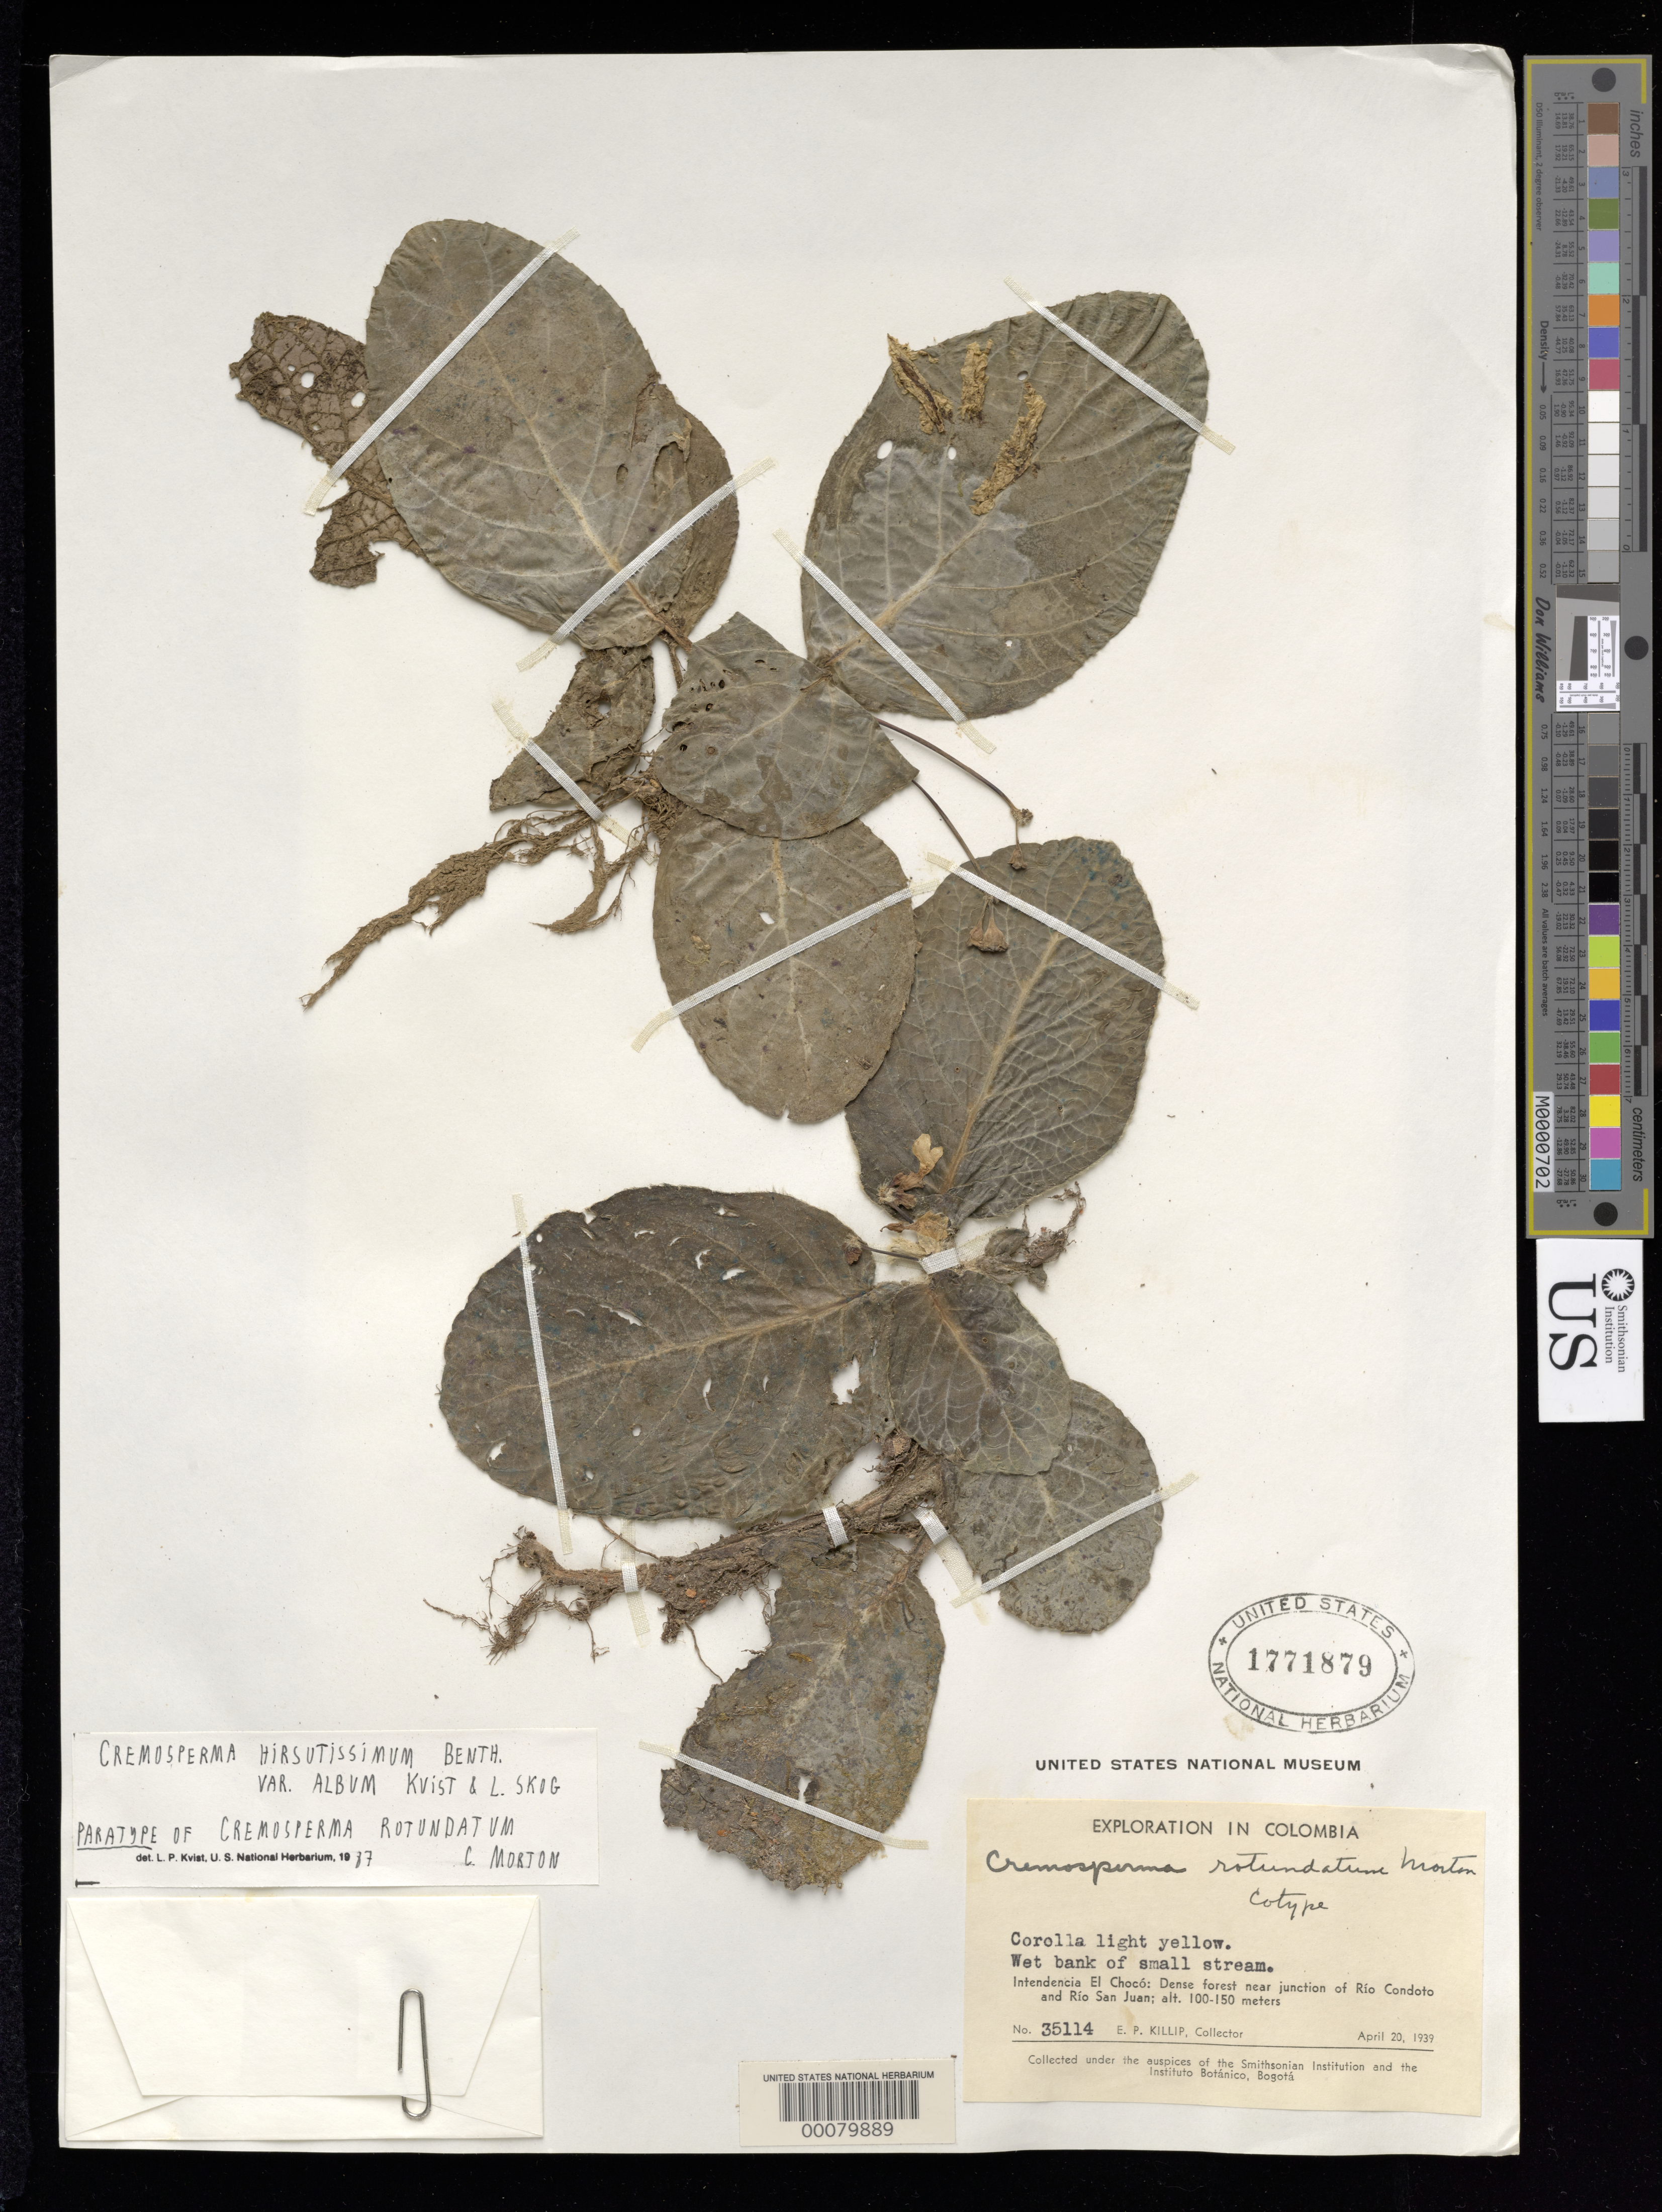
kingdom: Plantae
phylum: Tracheophyta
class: Magnoliopsida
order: Lamiales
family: Gesneriaceae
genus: Cremosperma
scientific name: Cremosperma hirsutissimum var. album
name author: (C.V. Morton) L.P. Kvist & L.E. Skog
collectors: E. P. Killip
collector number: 35114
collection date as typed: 20 Apr 1939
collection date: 1939-04-20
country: Colombia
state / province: Chocó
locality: Near junction of Rio Condoto and Rio San Juan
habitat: Dense forest, wet bank of small stream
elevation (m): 100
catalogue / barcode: US 1771879